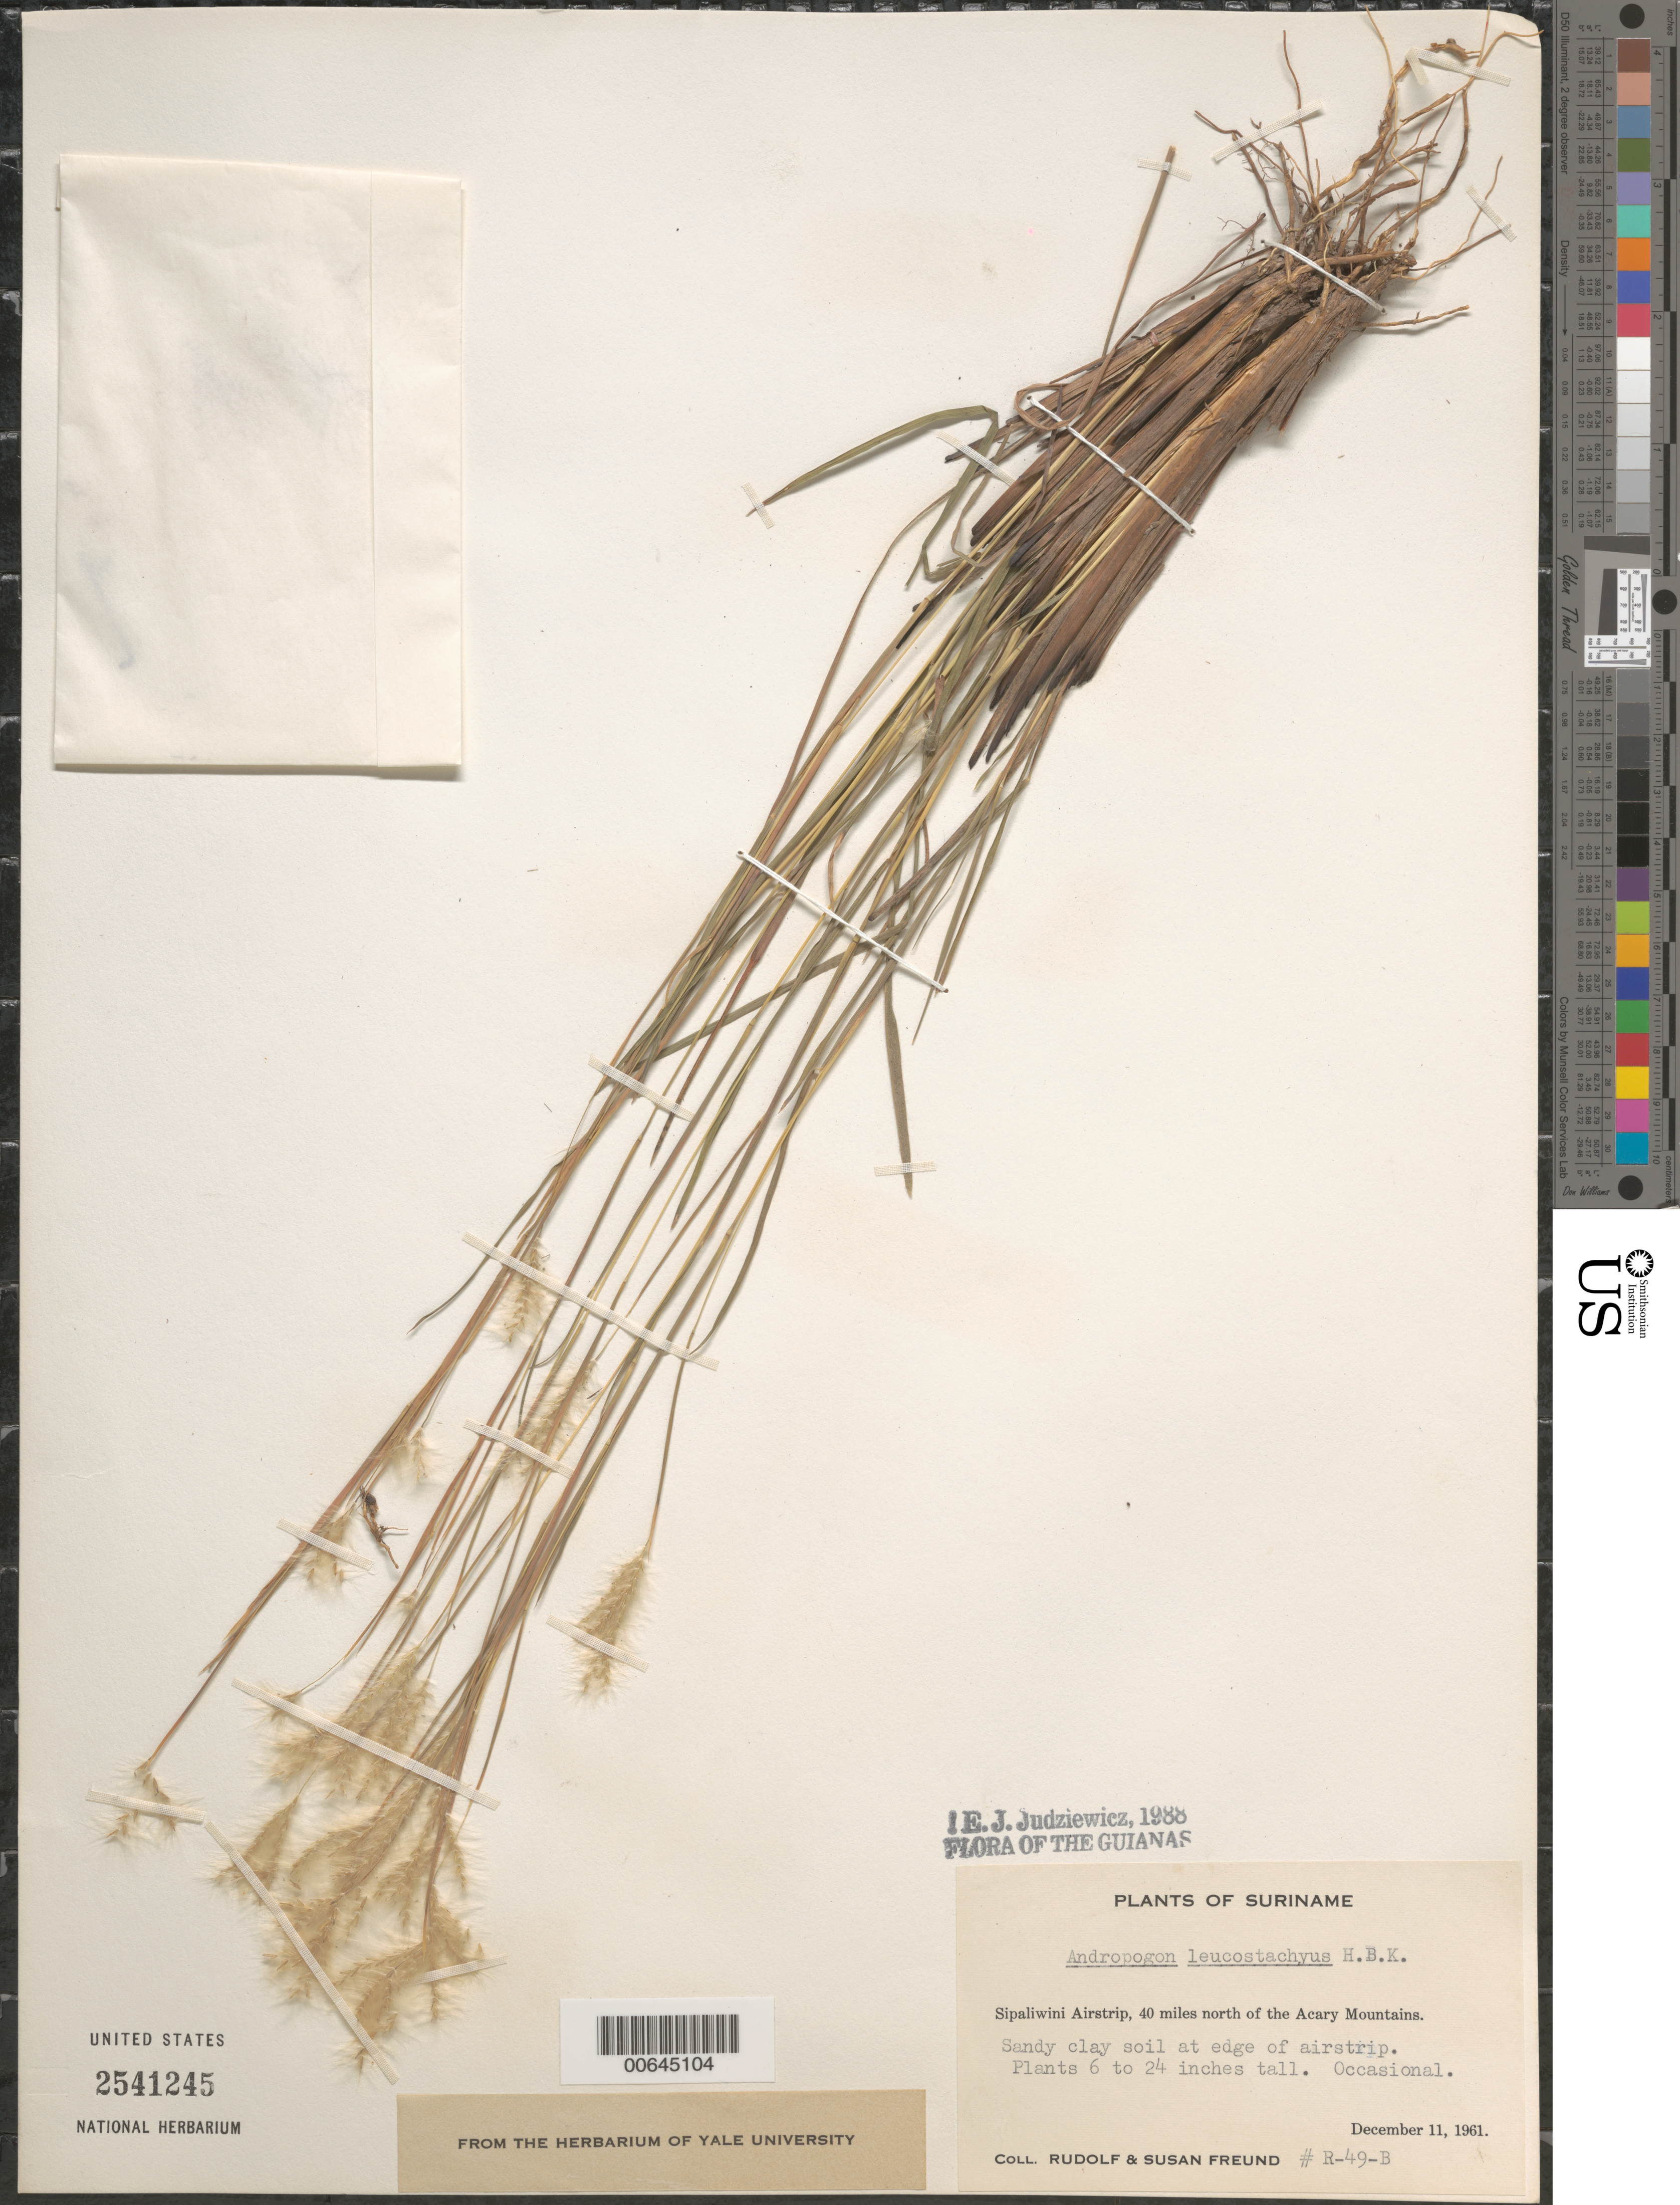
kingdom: Plantae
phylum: Tracheophyta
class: Liliopsida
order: Poales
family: Poaceae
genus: Andropogon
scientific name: Andropogon leucostachyus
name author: Kunth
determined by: Judziewicz, E. J.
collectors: R. Freund & S. Freund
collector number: R 49 B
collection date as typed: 11-Dec-61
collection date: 1961-12-11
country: Suriname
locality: Sipaliwini Airstrip, 40 mi N of Acary Mountains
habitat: Clay, sandy soil at edge of airstrip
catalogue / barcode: US 2541245